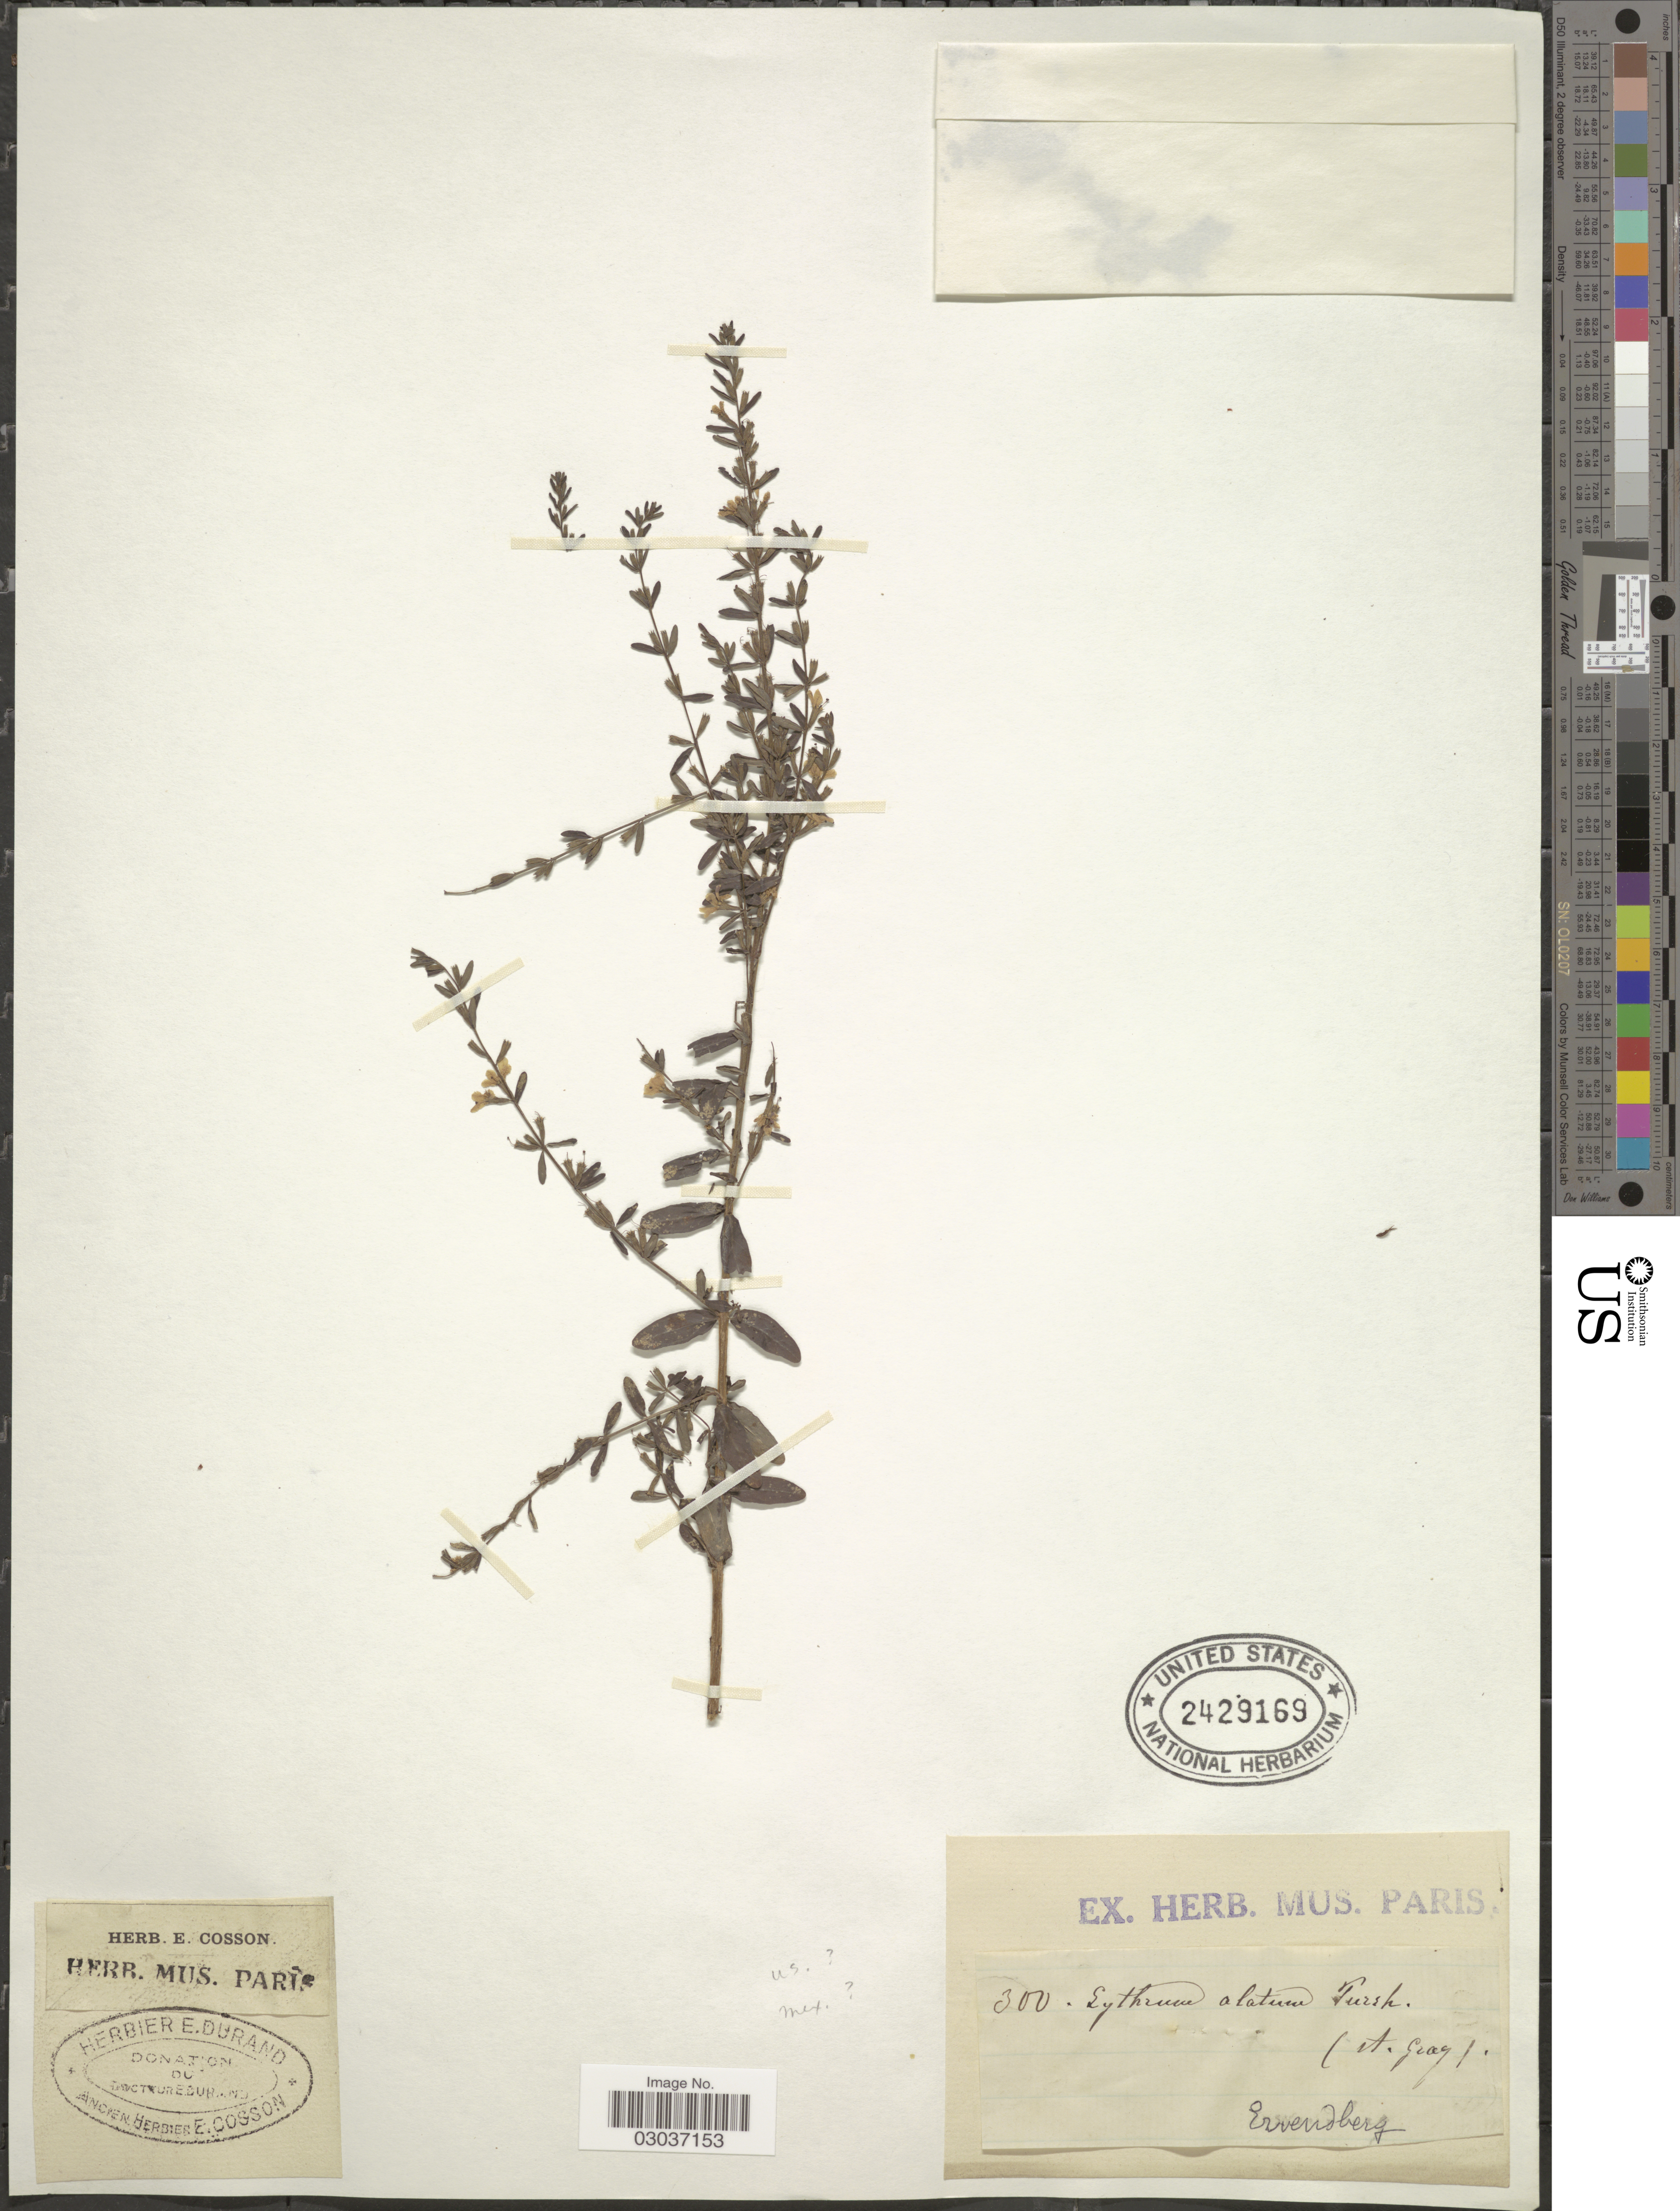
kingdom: Plantae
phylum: Tracheophyta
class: Magnoliopsida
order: Myrtales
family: Lythraceae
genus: Lythrum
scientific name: Lythrum alatum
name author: Pursh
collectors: Ervendberg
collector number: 300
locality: US [unsure placement] Mex. [unsure placement]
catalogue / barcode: US 2429169